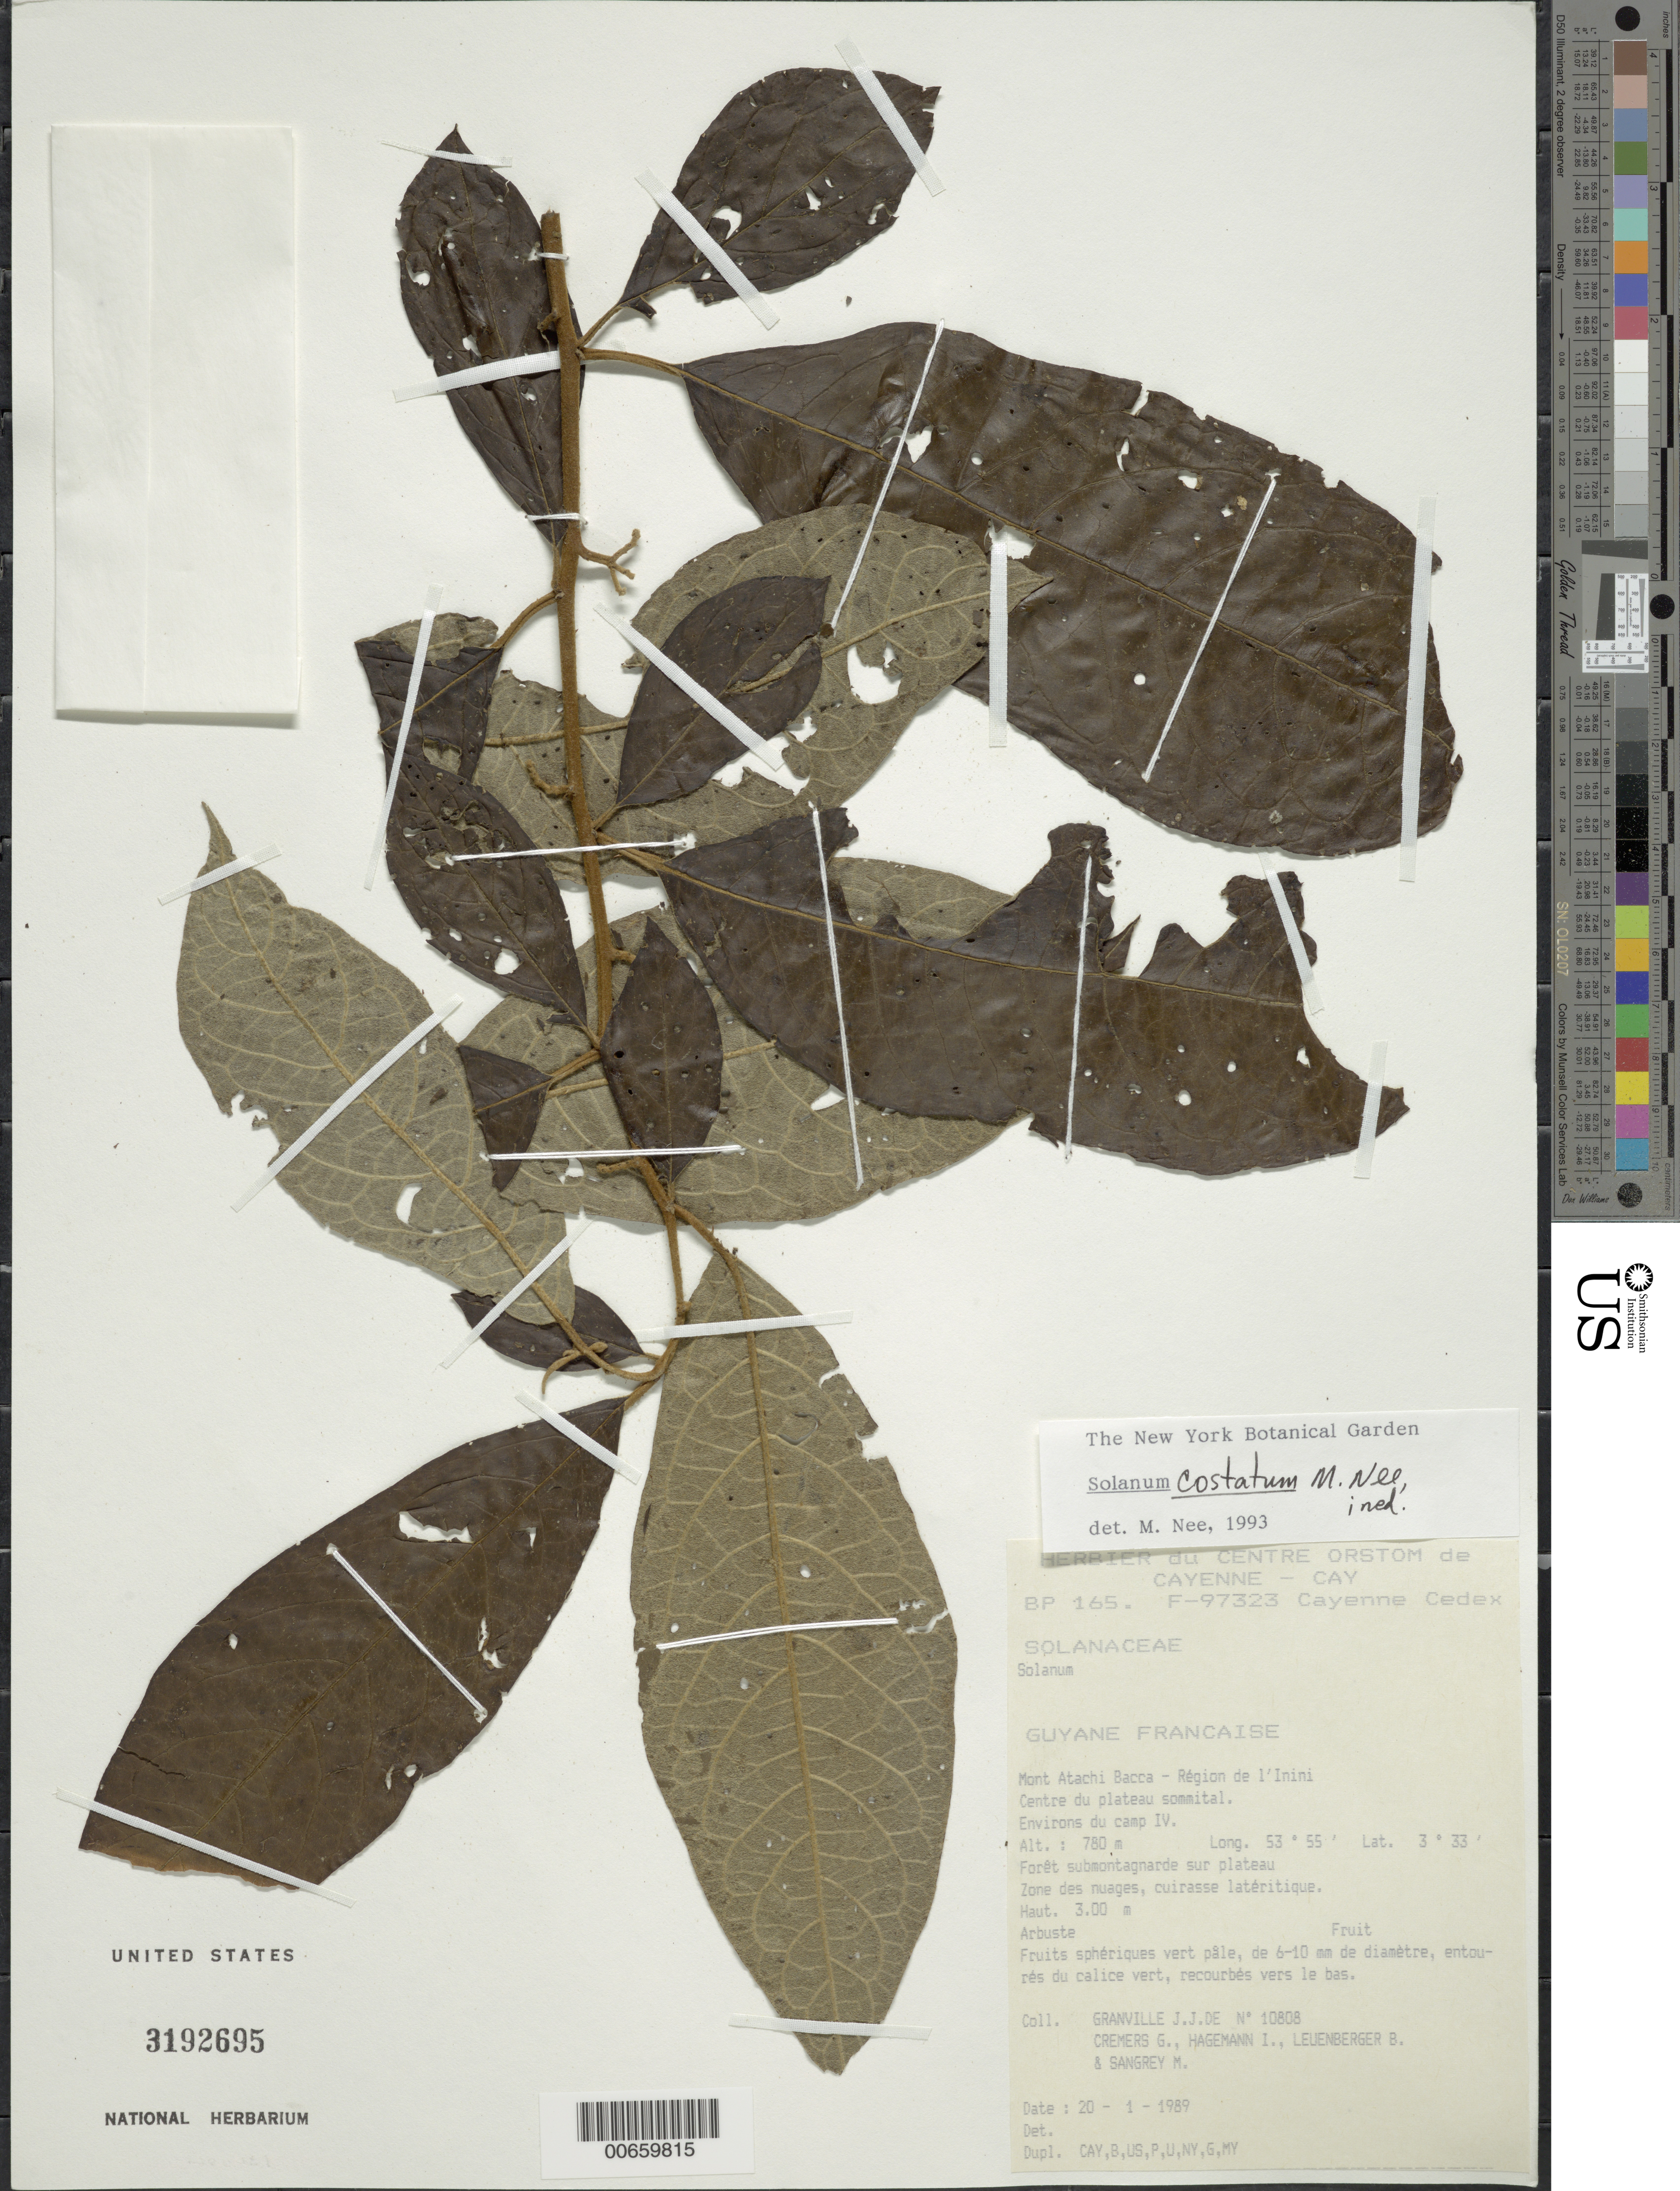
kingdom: Plantae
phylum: Tracheophyta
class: Magnoliopsida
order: Solanales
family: Solanaceae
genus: Solanum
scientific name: Solanum costatum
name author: M. Nee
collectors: J.-J. de Granville, G. Cremers, J. Hagemann, B. E. Leuenberger & M. Sangrey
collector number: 10808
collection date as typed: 1 Jan 1989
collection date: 1989-01-01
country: French Guiana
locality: Mont Atachi Bacca, région de l'Inini. Centre du plateau sommital. Environs du camp IV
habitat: Forêt submontagnarde sur plateau, zone des nuages.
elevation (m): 780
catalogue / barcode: US 3192695